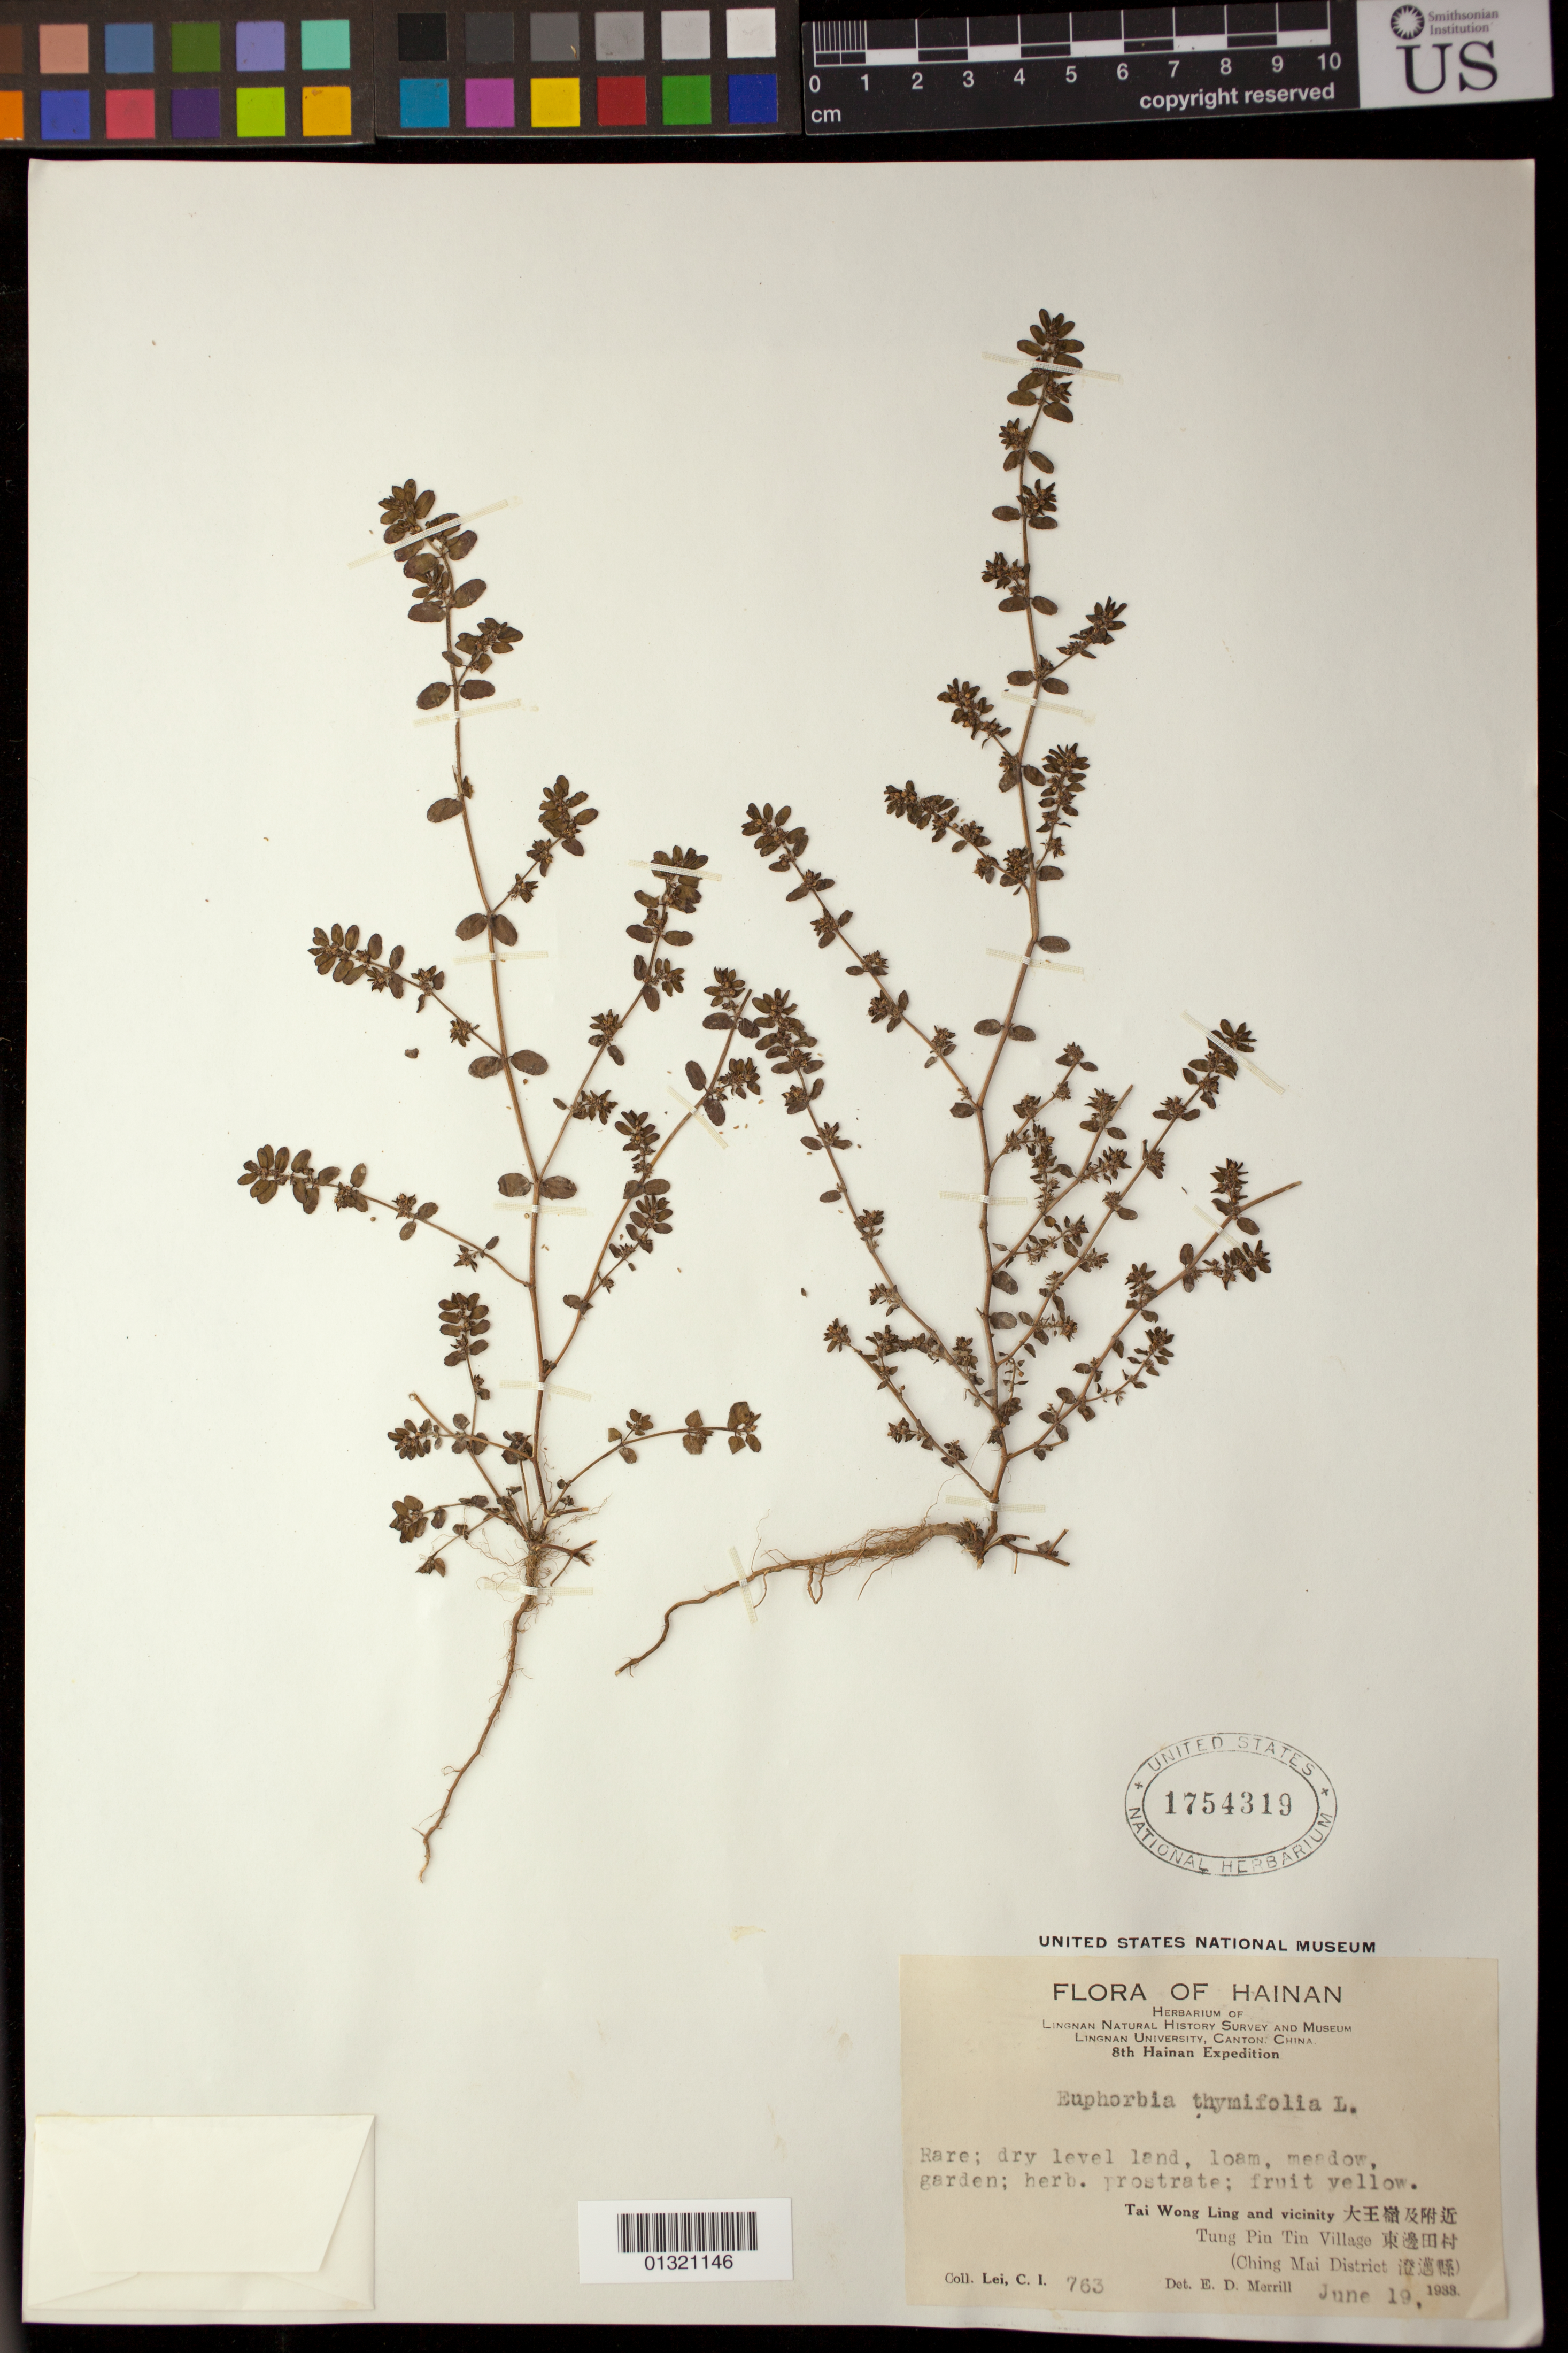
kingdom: Plantae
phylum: Tracheophyta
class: Magnoliopsida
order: Malpighiales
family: Euphorbiaceae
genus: Euphorbia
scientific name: Euphorbia thymifolia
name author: L.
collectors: C. I. Lei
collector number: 763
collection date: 1933-06-19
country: China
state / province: Hainan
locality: Tai Wong Ling and vicinity, Tung Pin Tin Village, (Ching Mai District)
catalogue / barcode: US 1754319